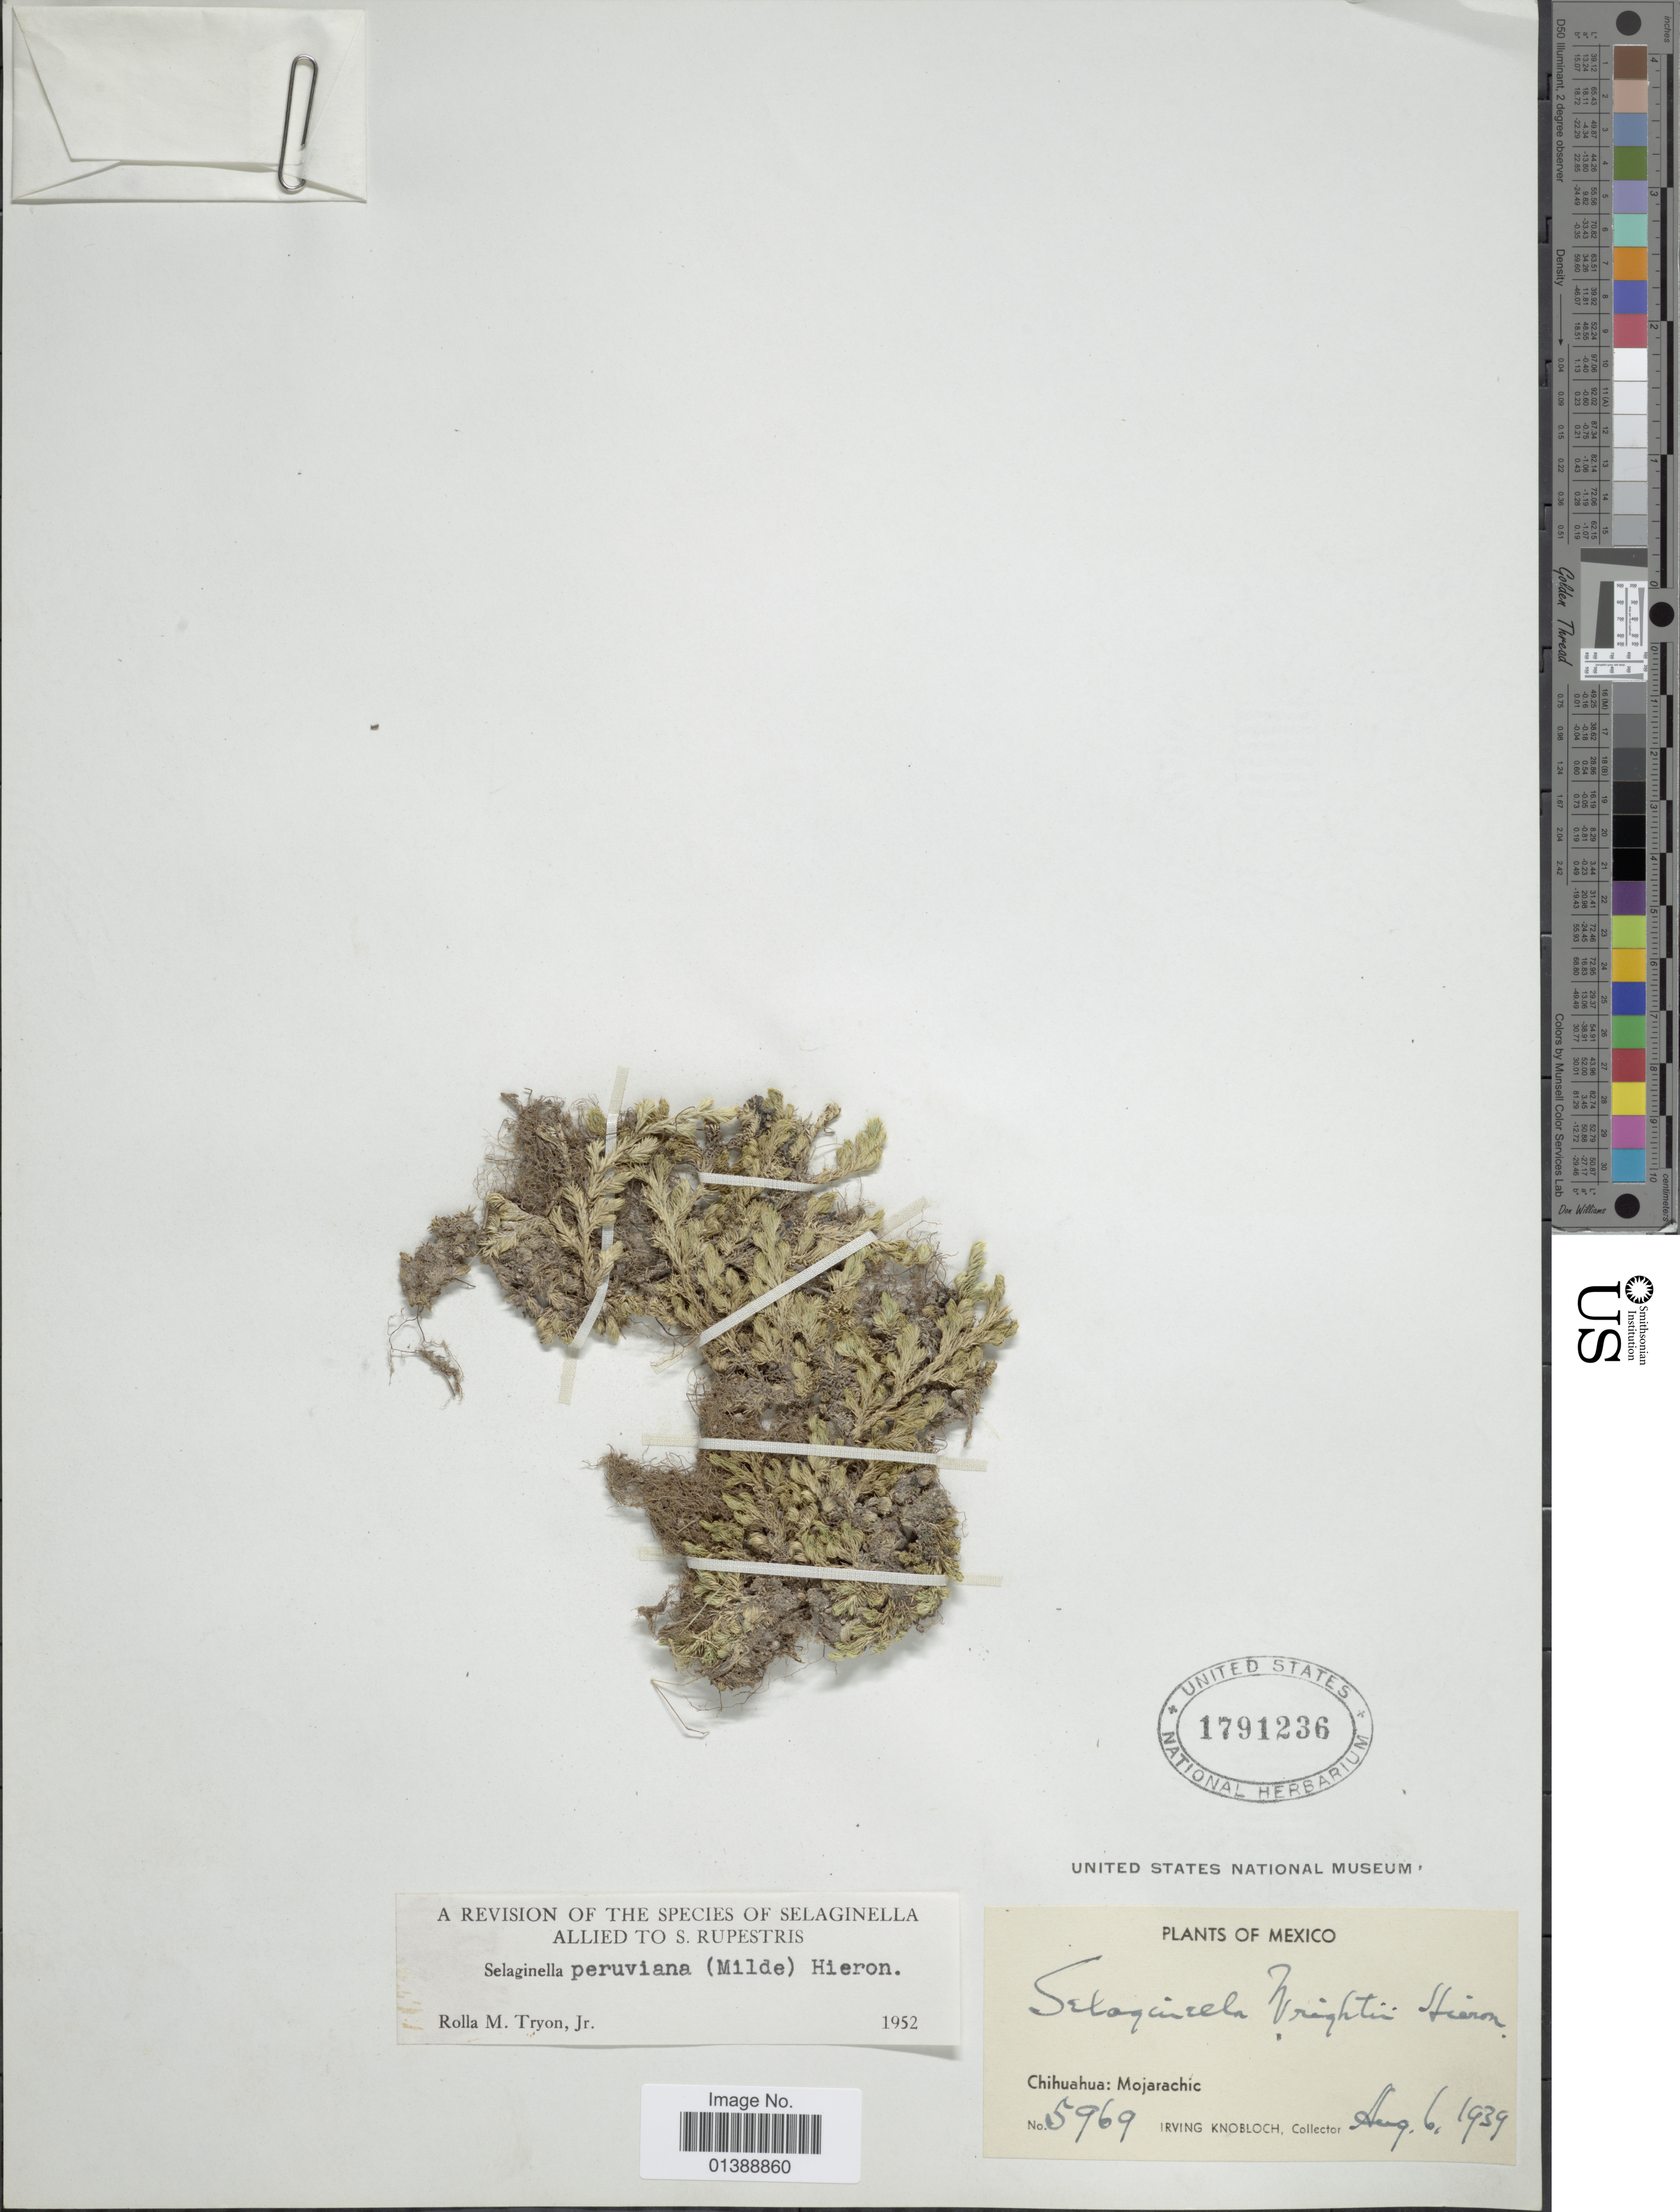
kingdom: Plantae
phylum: Tracheophyta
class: Lycopodiopsida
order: Selaginellales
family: Selaginellaceae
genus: Selaginella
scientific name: Selaginella peruviana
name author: (Milde) Hieron.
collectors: I. W. Knobloch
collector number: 5969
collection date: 1939-08-06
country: Mexico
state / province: Chihuahua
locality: Mojarachic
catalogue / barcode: US 1791236